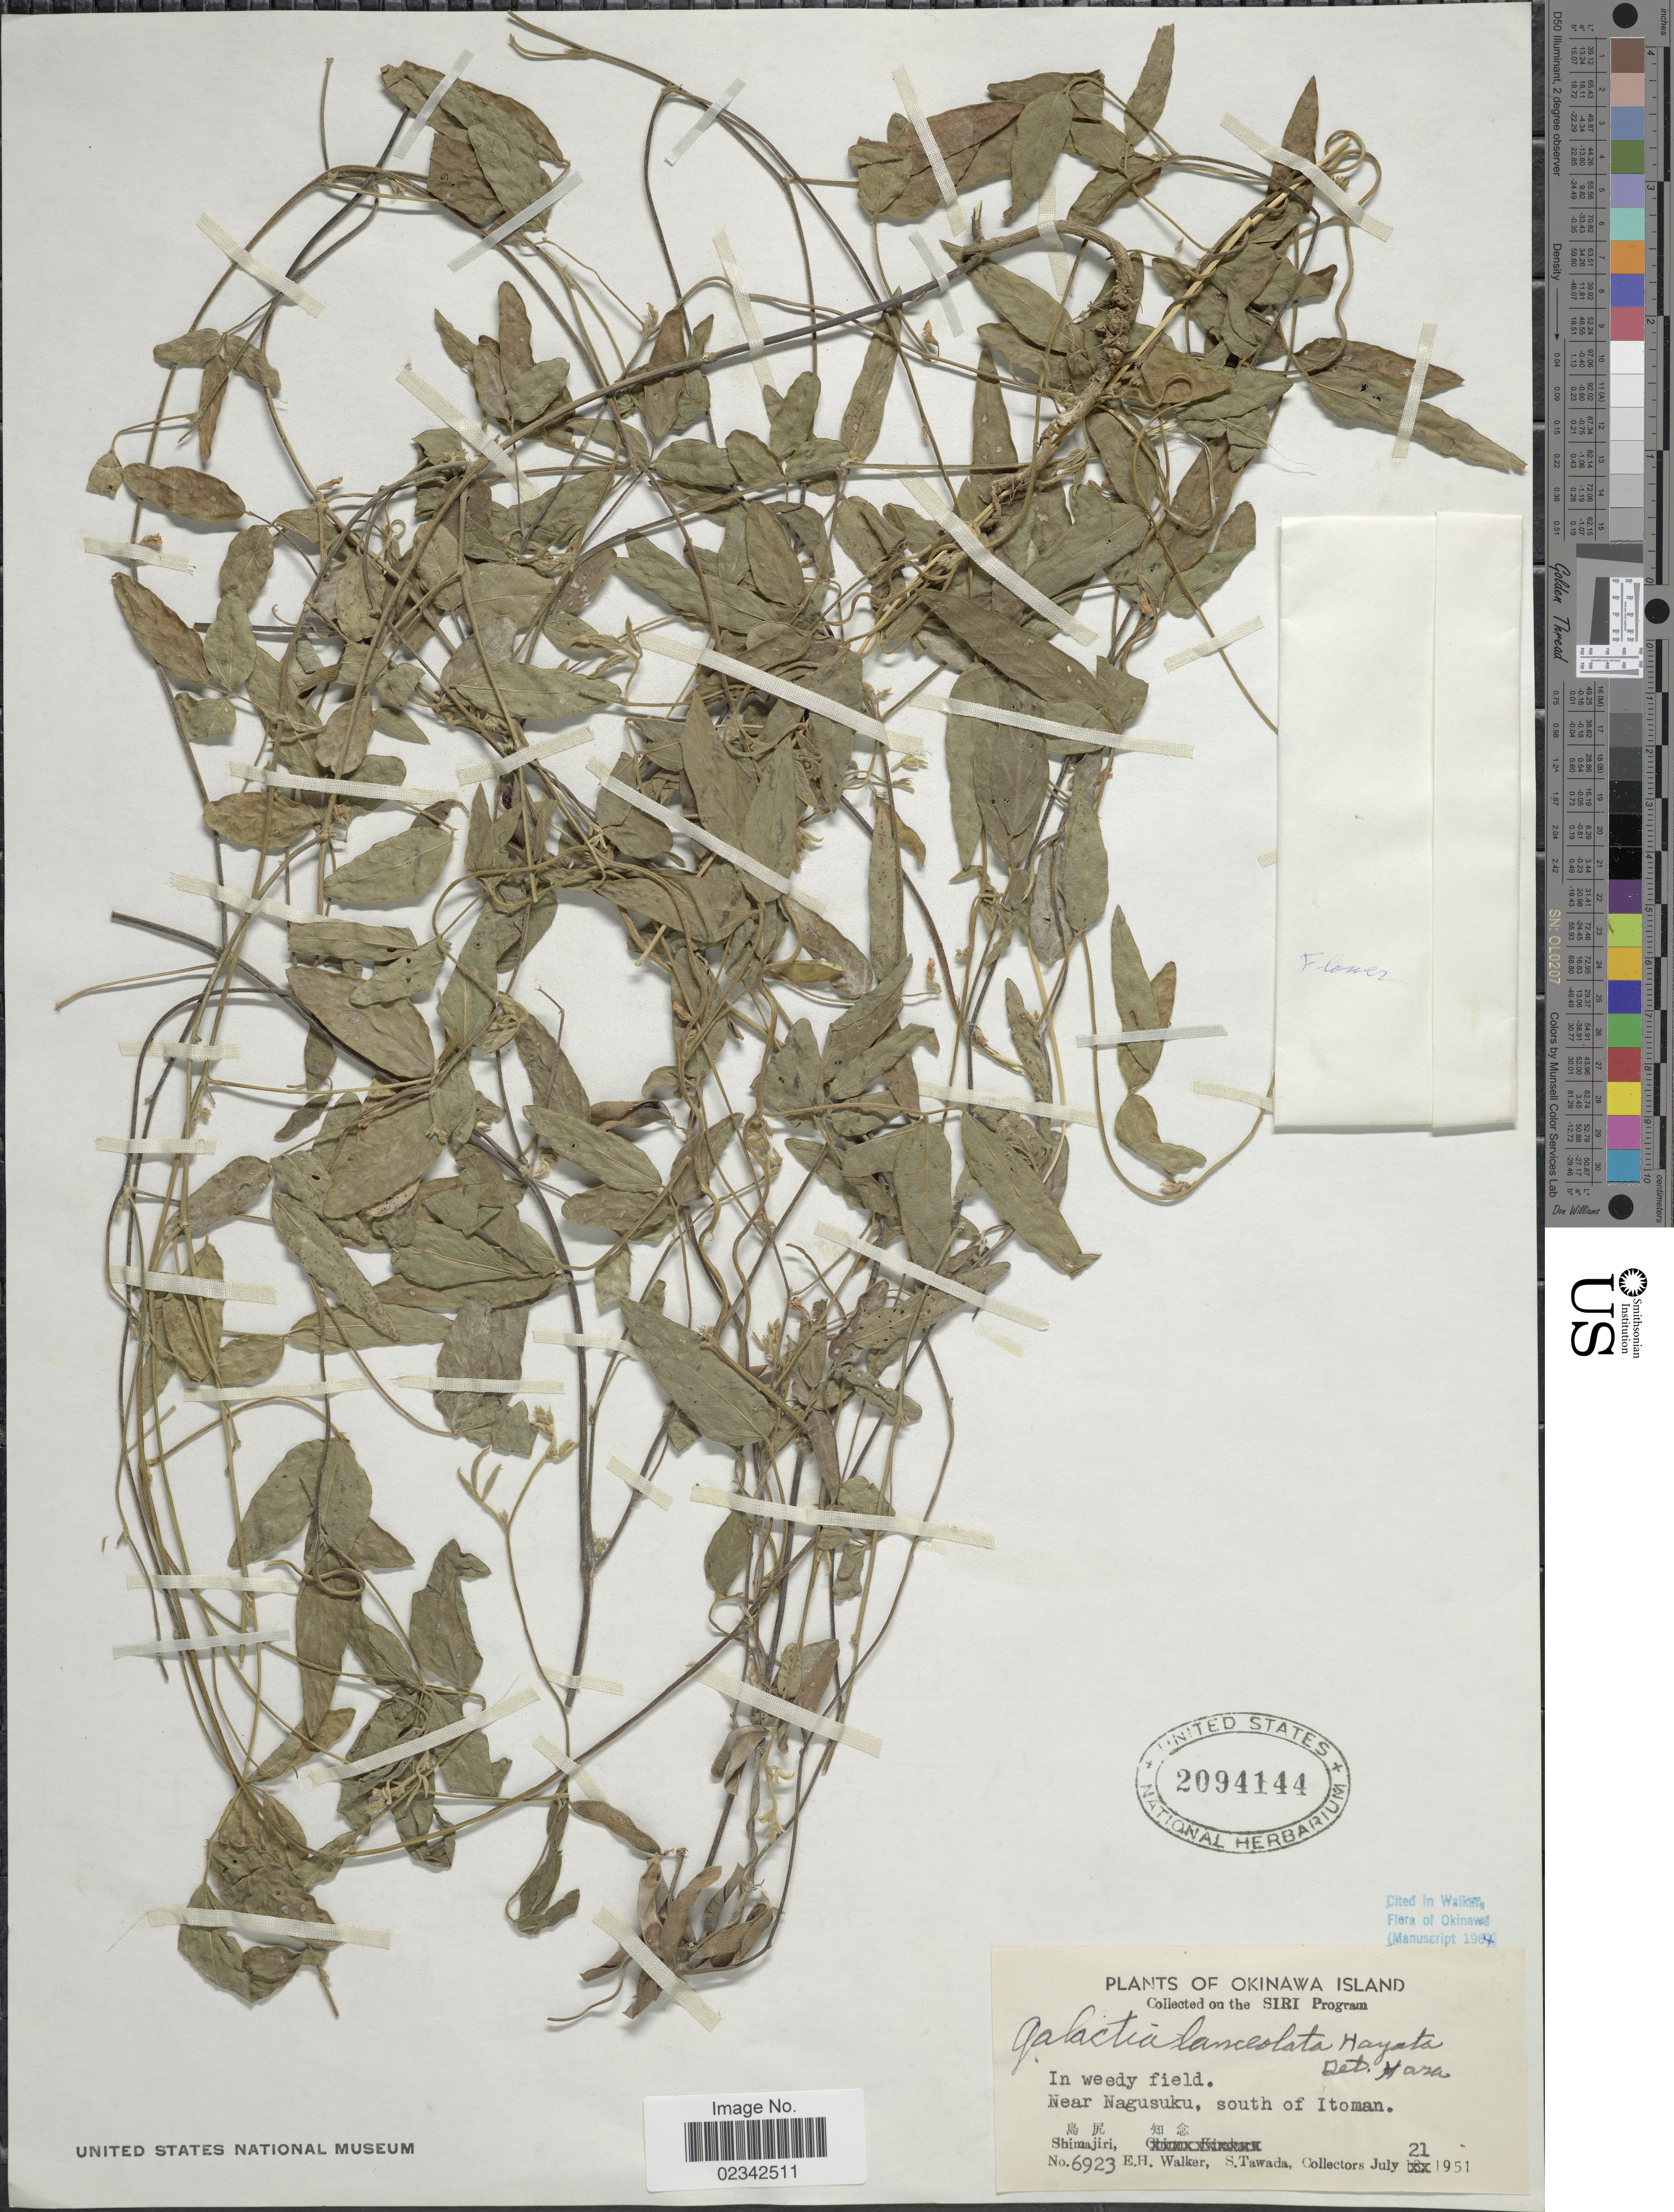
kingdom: Plantae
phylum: Tracheophyta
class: Magnoliopsida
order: Fabales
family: Fabaceae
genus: Galactia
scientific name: Galactia lanceolata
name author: Hayata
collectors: E. H. Walker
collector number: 6923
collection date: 1951-07-21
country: Japan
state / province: Okinawa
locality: Okinawa Island, in weedy field, near Nagusuku, south of Itoman, Shimajuru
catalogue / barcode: US 2094144